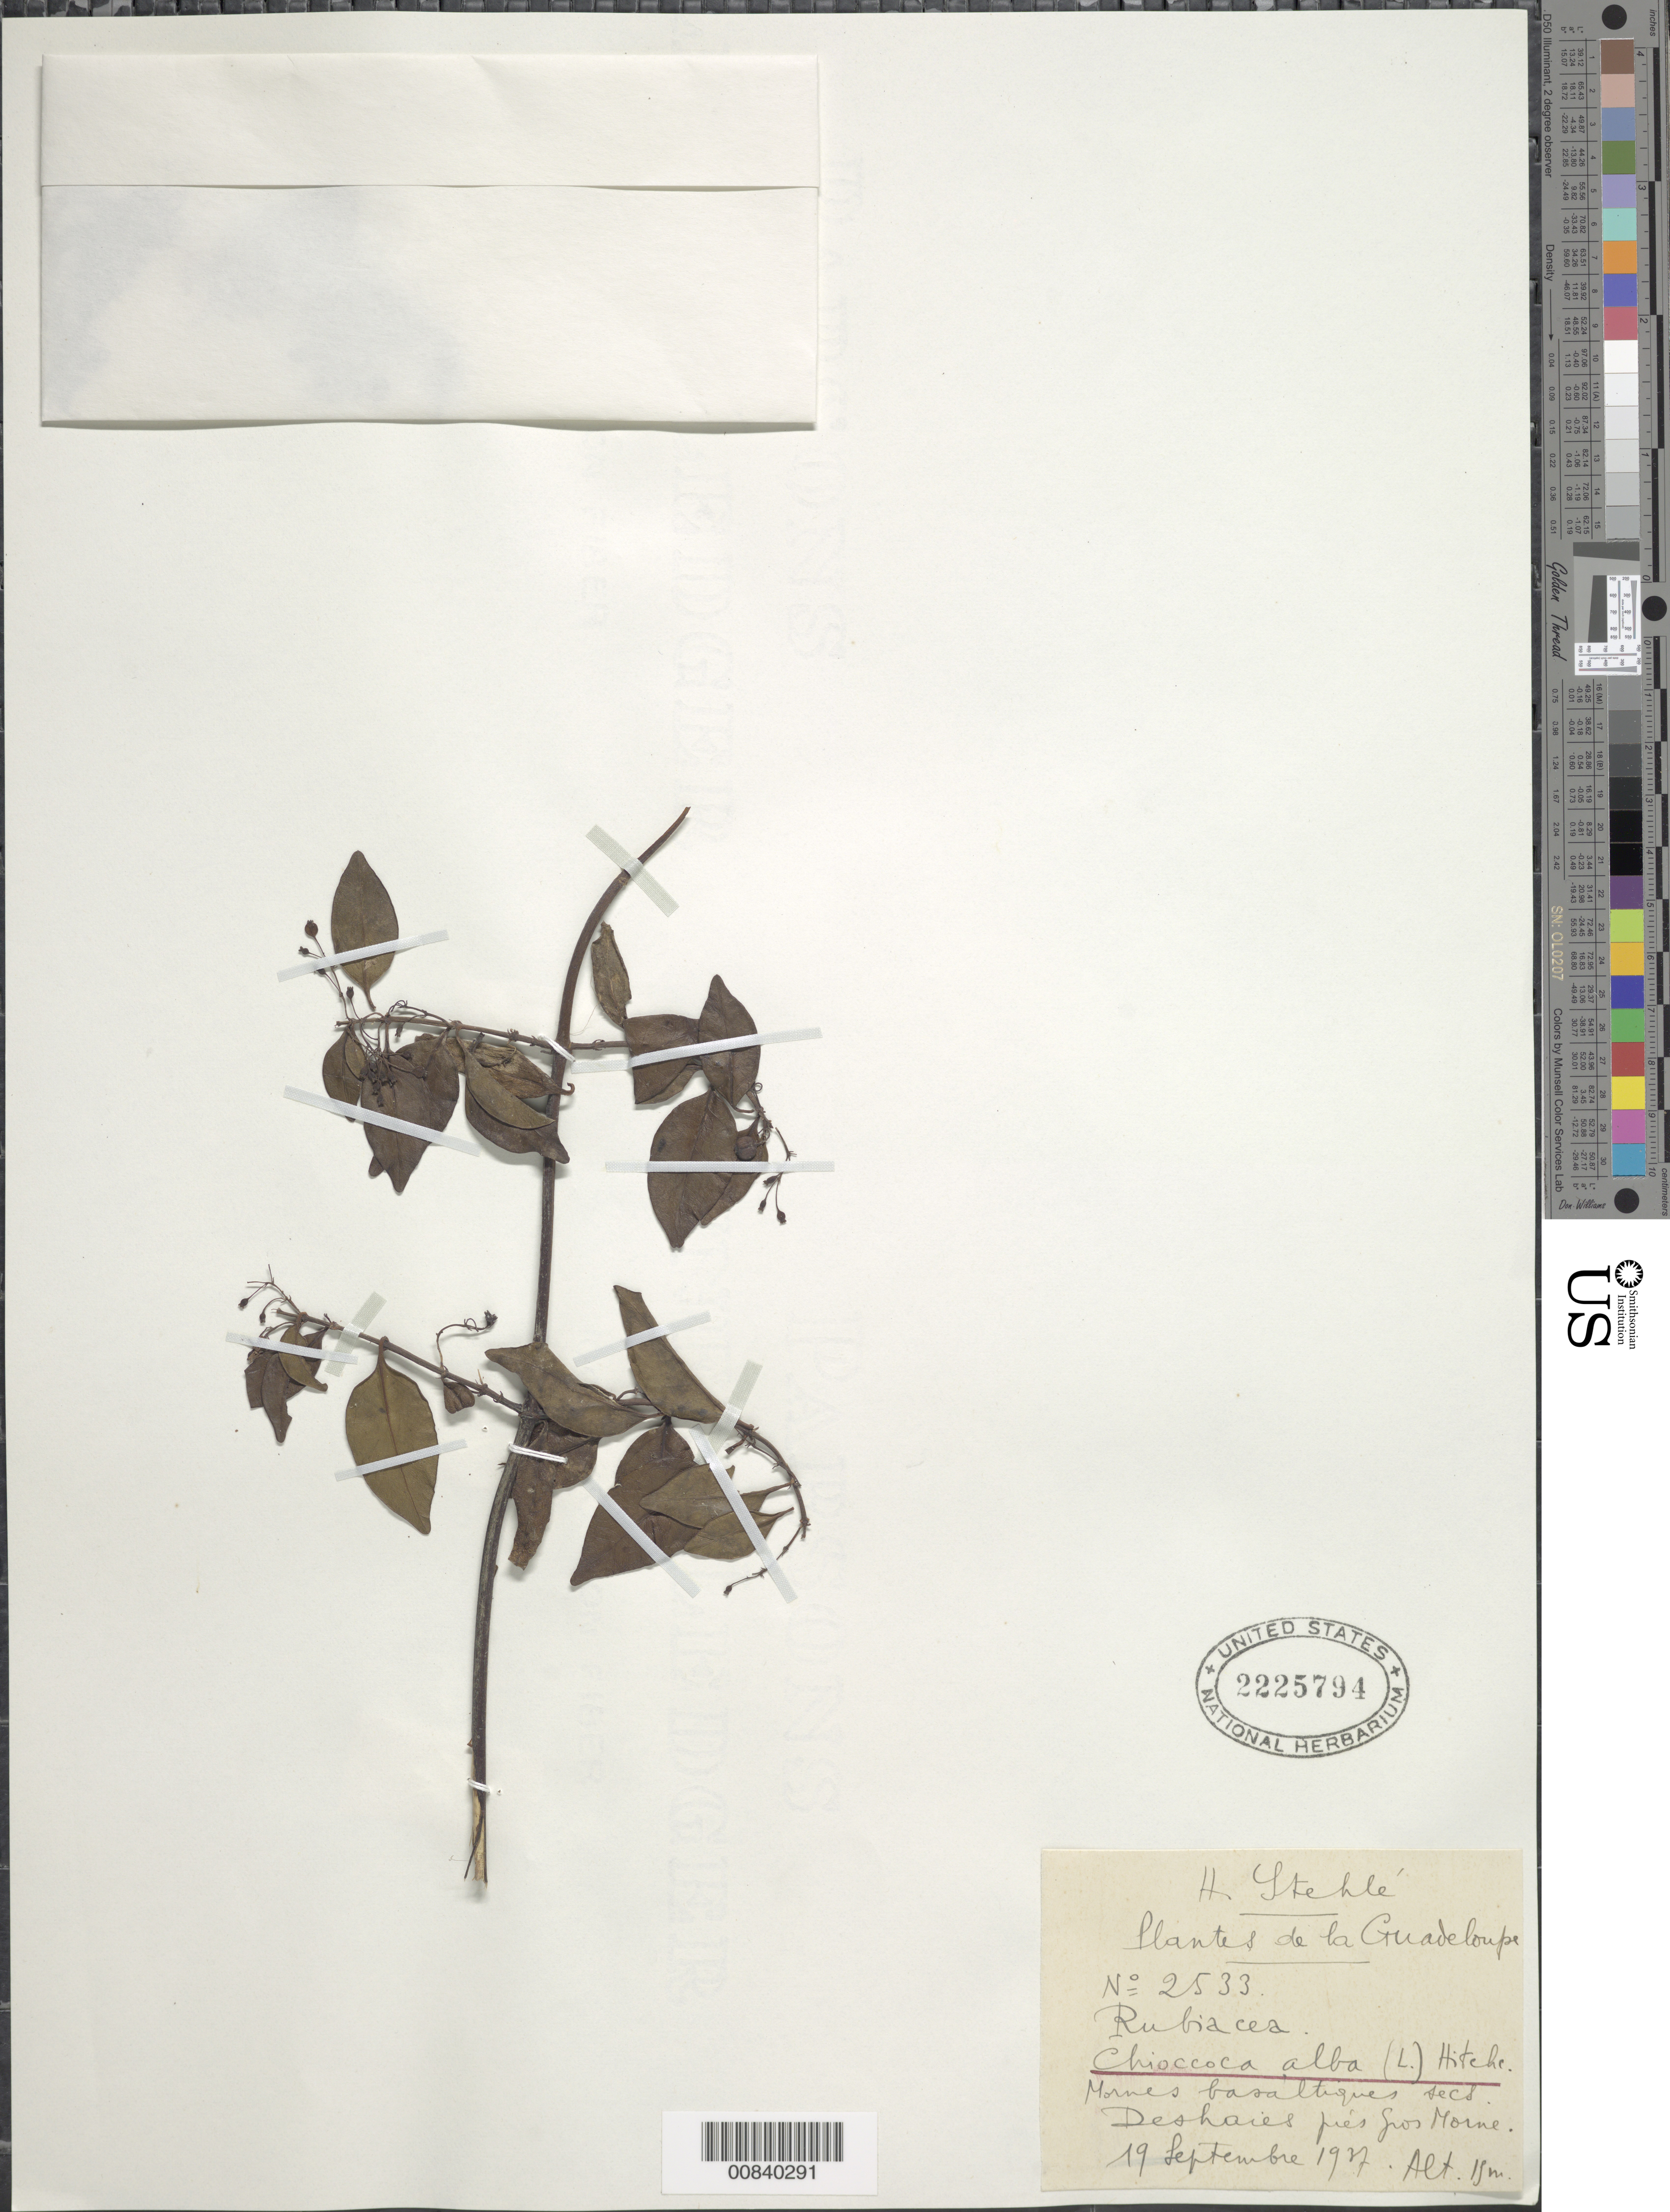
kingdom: Plantae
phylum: Tracheophyta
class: Magnoliopsida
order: Gentianales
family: Rubiaceae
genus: Chiococca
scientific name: Chiococca alba subsp. alba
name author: (L.) Hitchc.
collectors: H. Stehlé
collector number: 2533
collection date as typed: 19 Sep 1937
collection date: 1937-09-19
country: Guadeloupe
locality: Mornes secs. Deshaies prés Gros Morne.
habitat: Meadows. Mornes basaltiques secs.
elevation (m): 18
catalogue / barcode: US 2225794